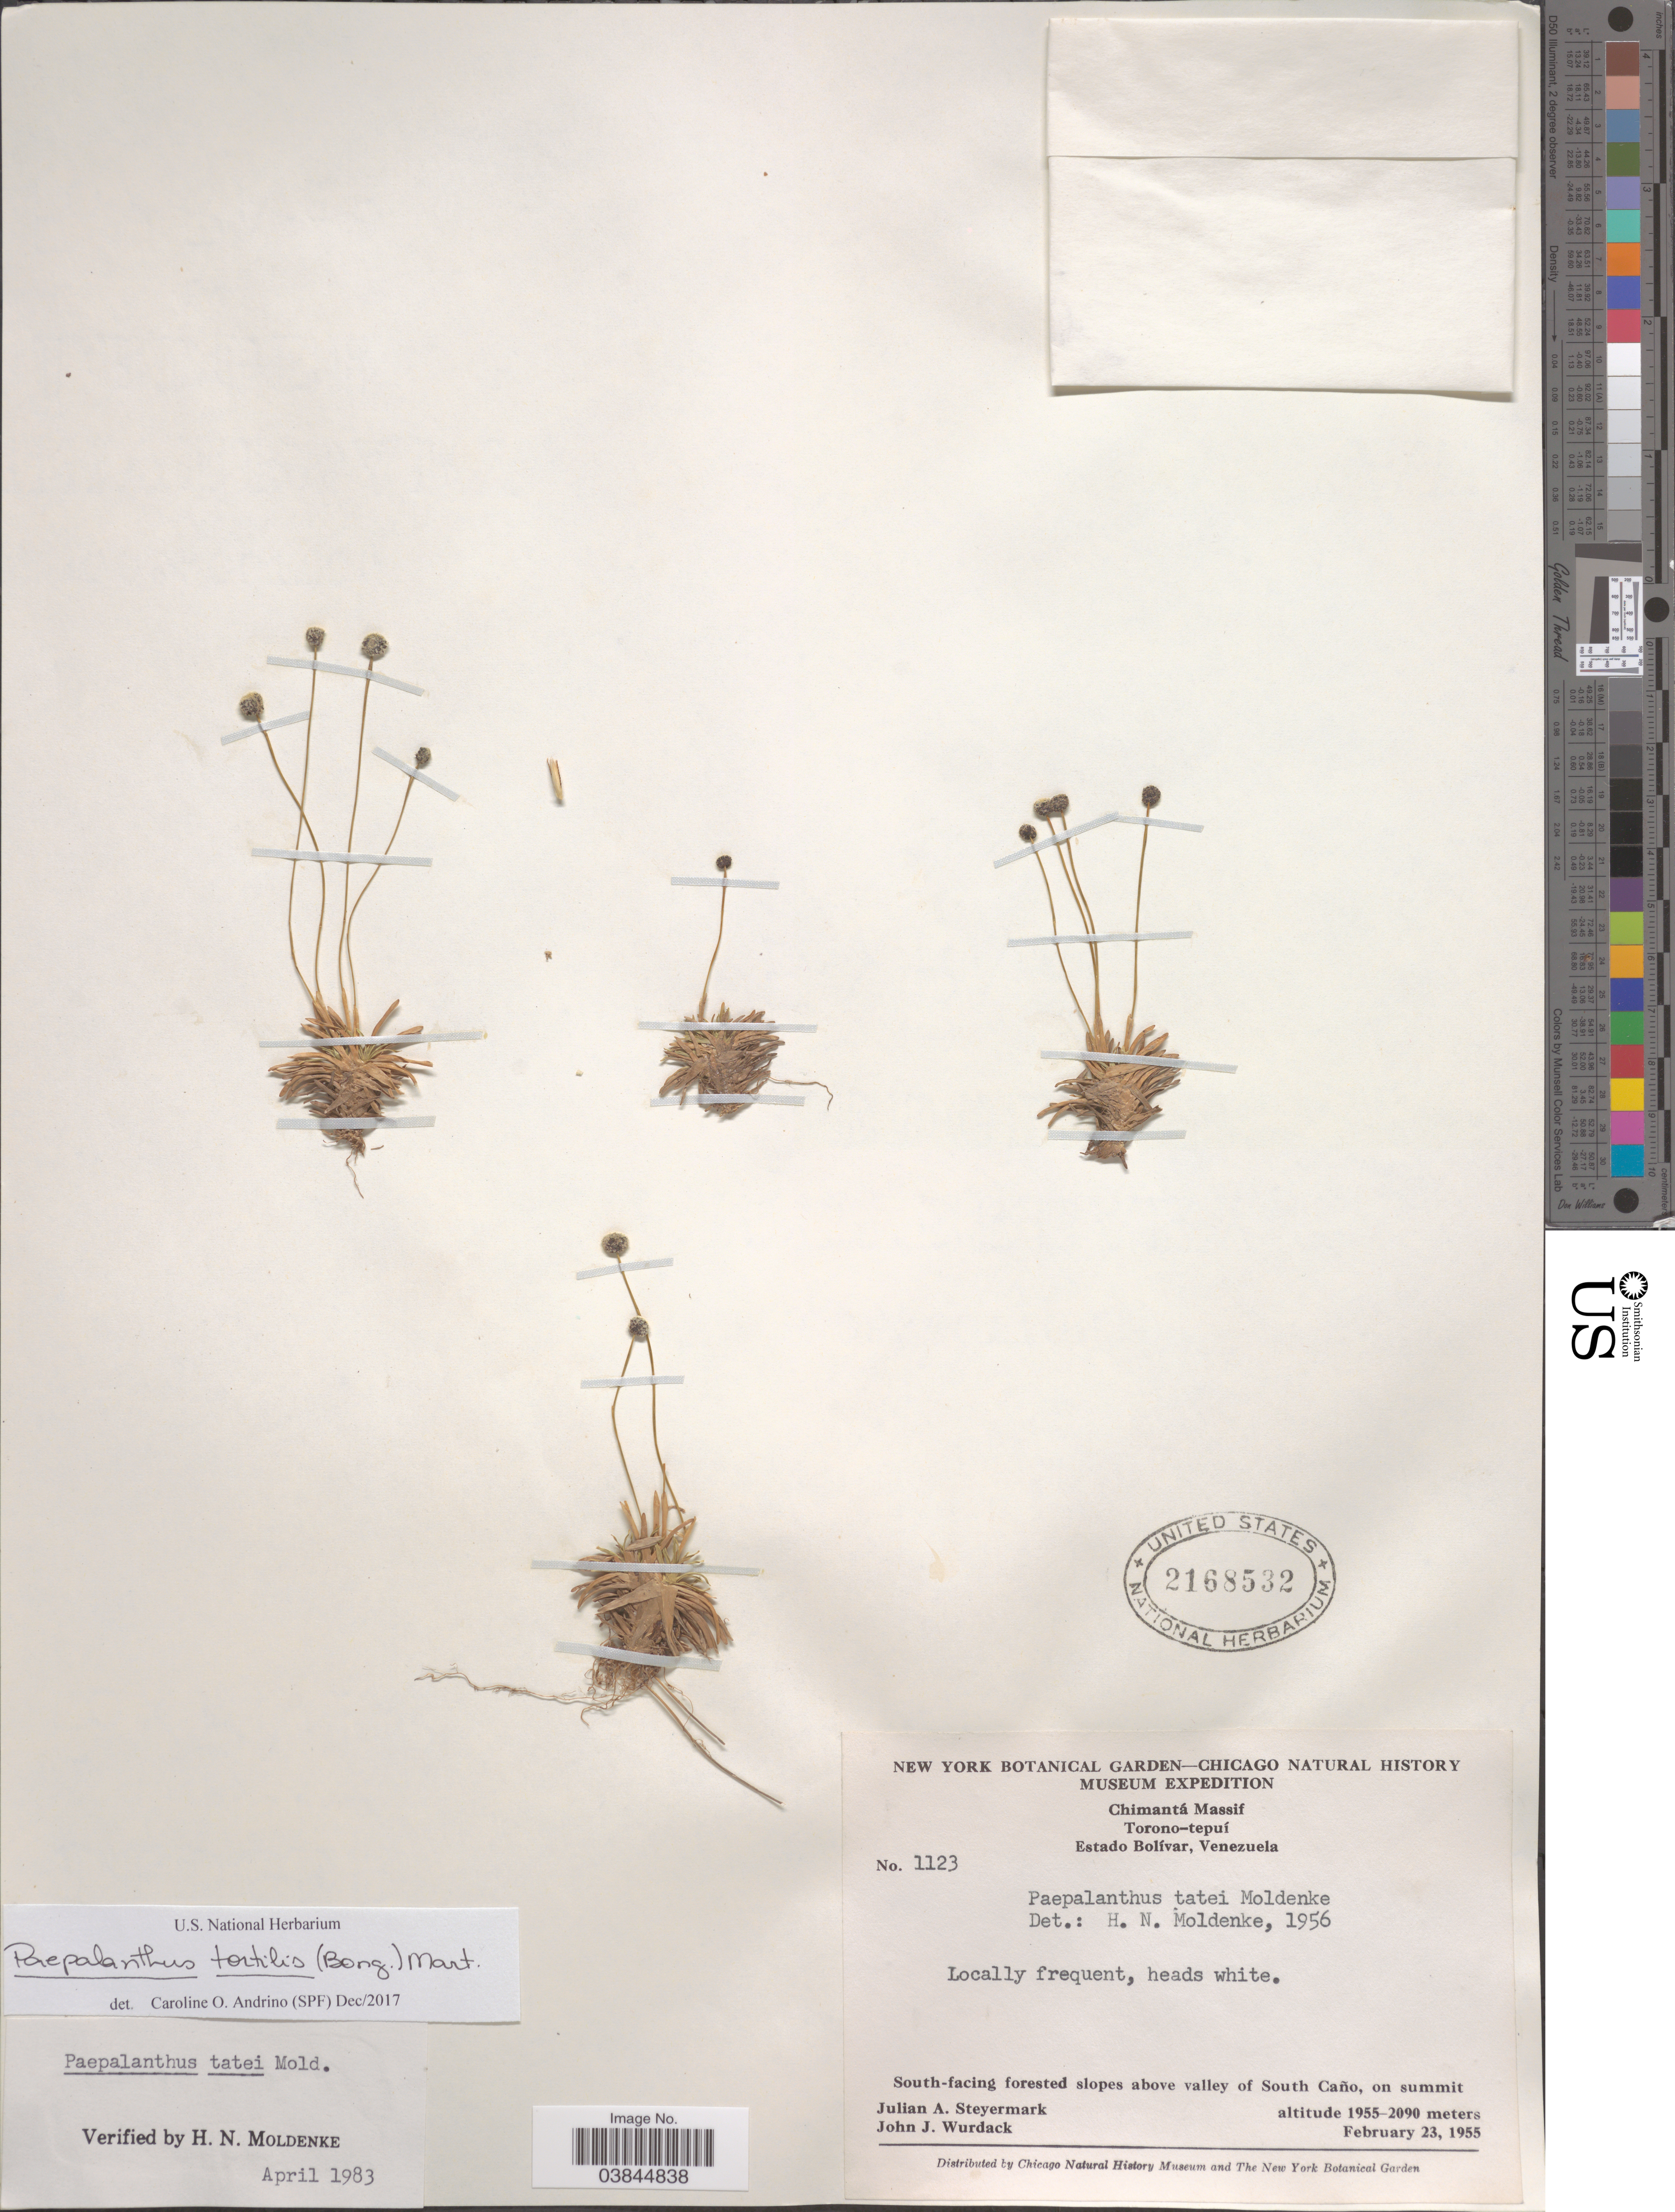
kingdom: Plantae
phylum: Tracheophyta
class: Liliopsida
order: Poales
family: Eriocaulaceae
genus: Paepalanthus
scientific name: Paepalanthus tortilis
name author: (Bong.) Koern.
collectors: J. Steyermark & J. J. Wurdack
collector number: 1123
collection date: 1955-02-23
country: Venezuela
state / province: Bolivar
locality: Chimantá Massif. Torono-tepui. South-facing forested slopes above valley of South Caño, on summit.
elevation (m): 1955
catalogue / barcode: US 2168532